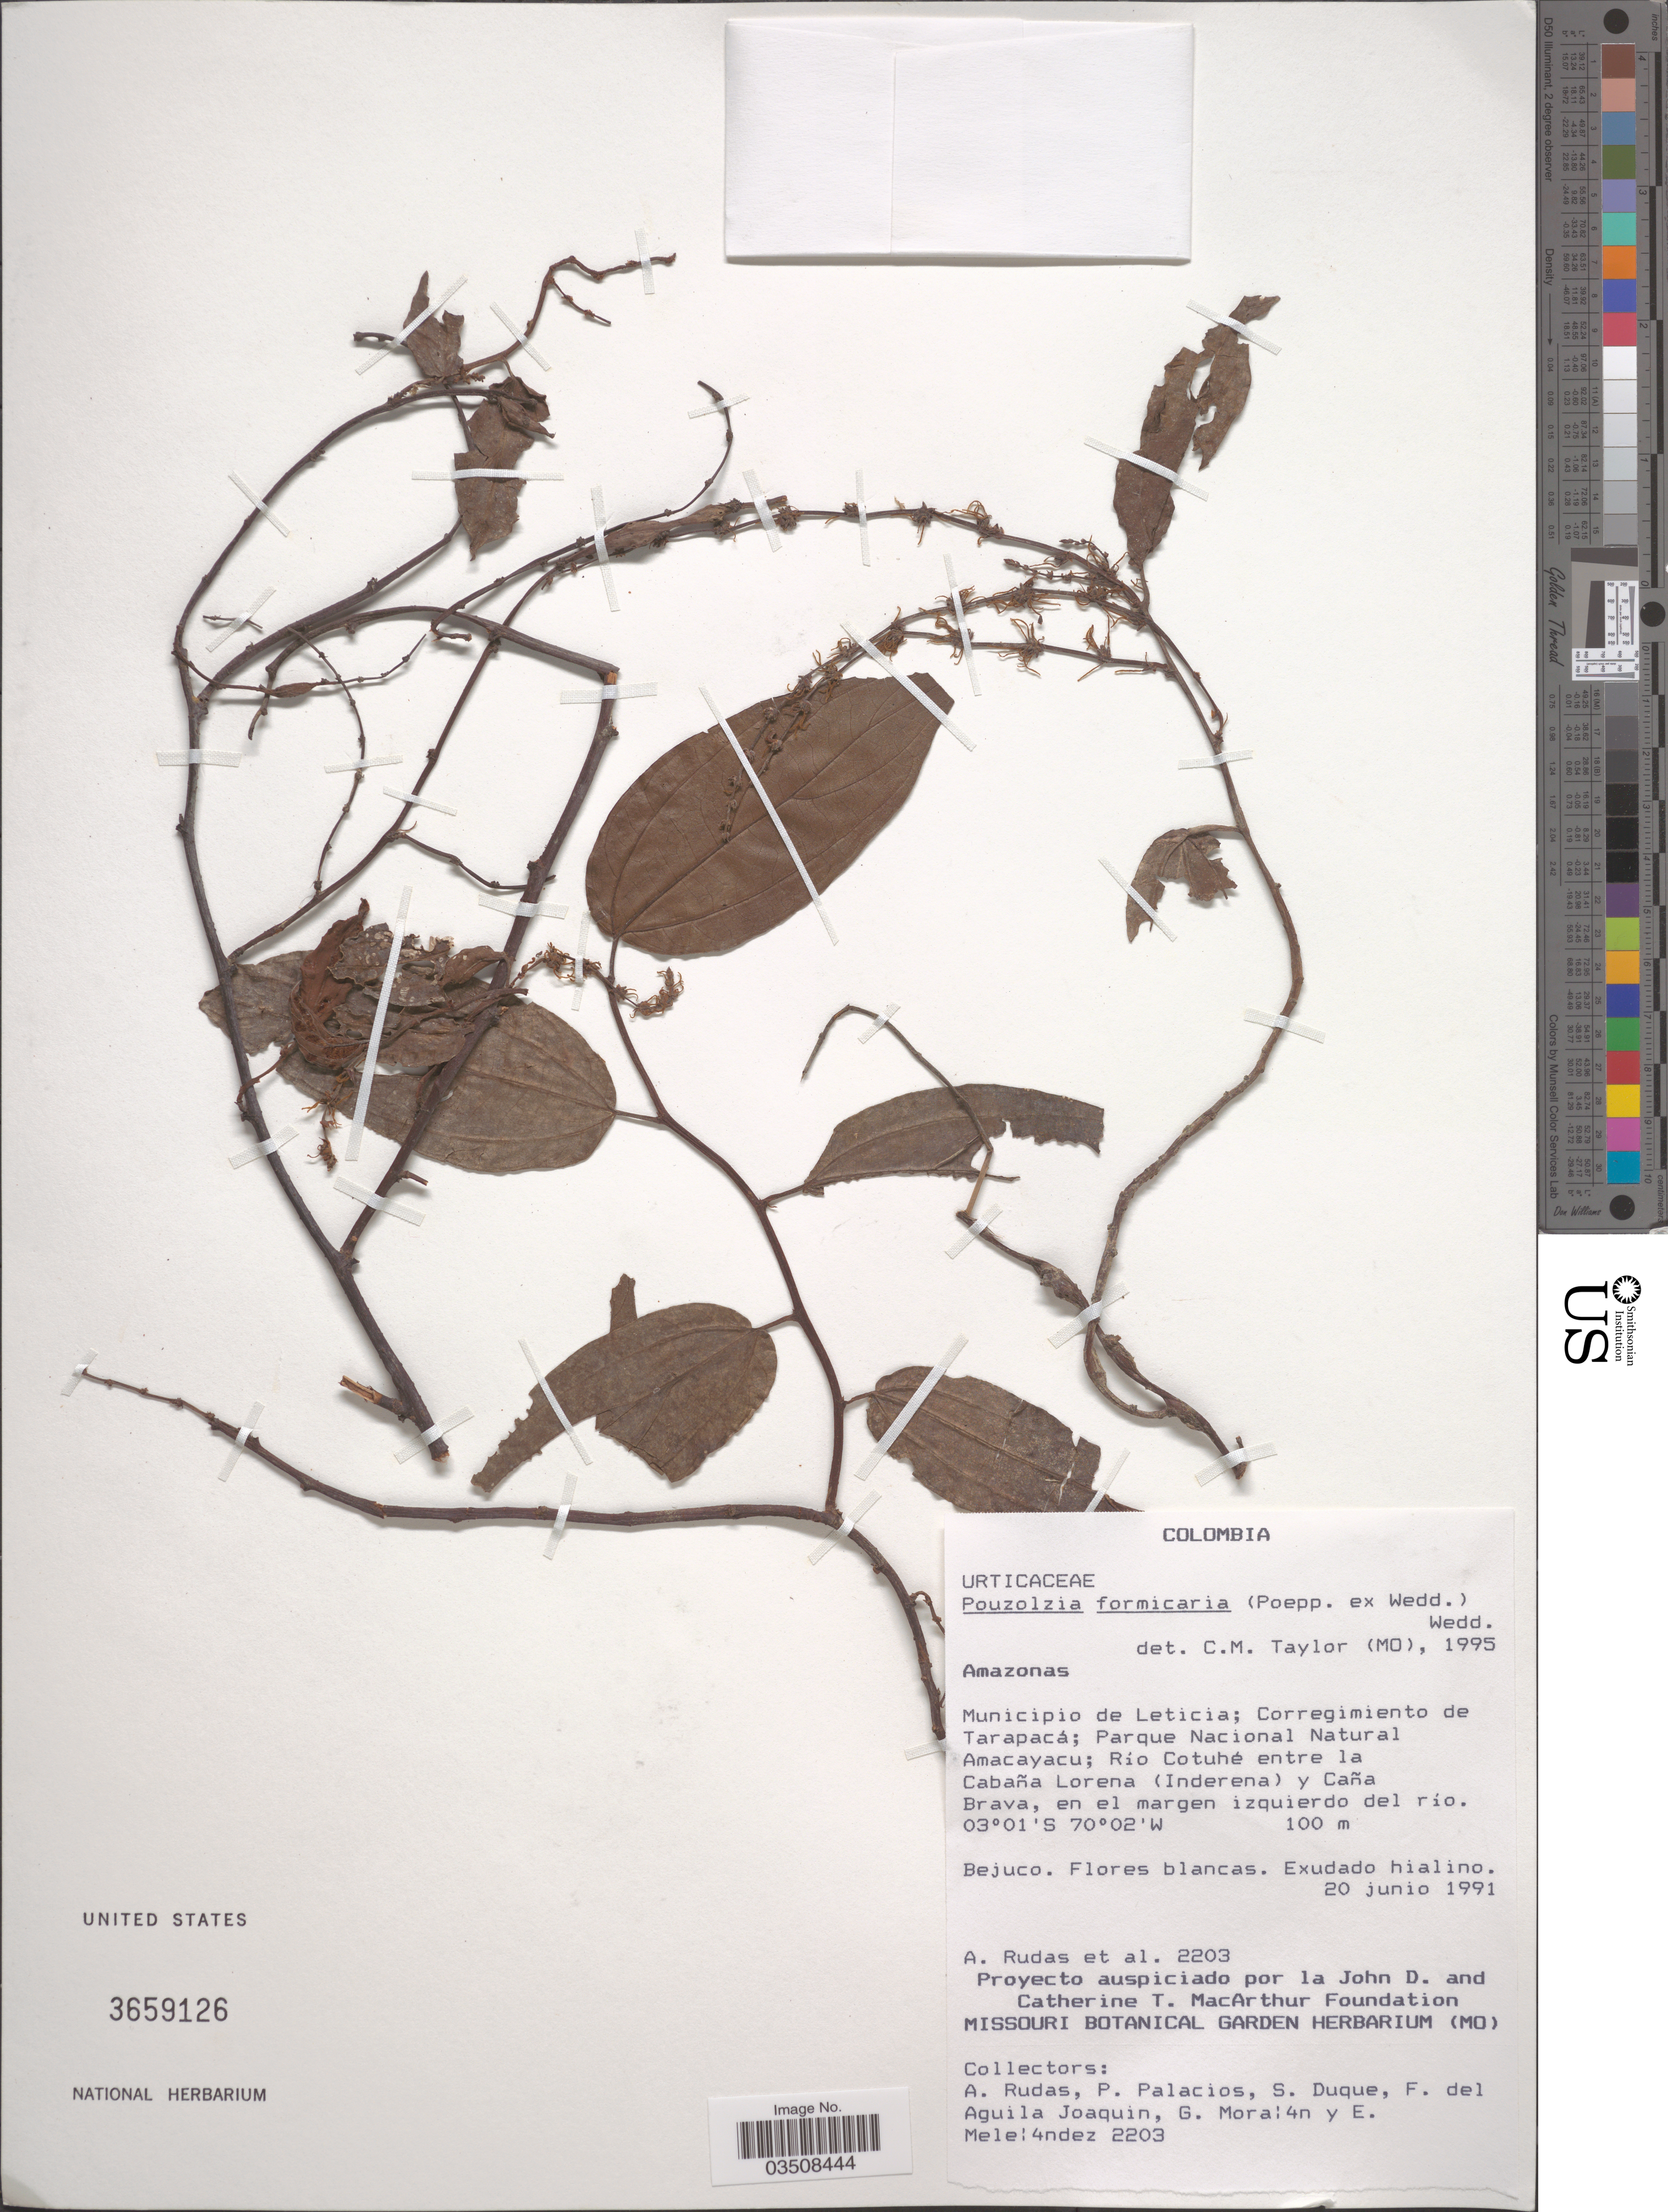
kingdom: Plantae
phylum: Tracheophyta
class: Magnoliopsida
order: Rosales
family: Urticaceae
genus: Pouzolzia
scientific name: Pouzolzia formicaria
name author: (Poepp. ex Wedd.) Wedd.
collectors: A. Rudas, P. Palacios, S. Duque, F. de Aguila Joaquin & et al.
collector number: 2203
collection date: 1991-06-20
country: Colombia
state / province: Amazônas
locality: Municipio de Leticia; Corregimiento de Tarapacá; Parque Nacional Natural Amacayacu; Río Cotuhé entre la Cabaña Lorena (Inderena) y Caña. Brava, en el margen izquierdo del río.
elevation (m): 100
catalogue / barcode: US 3659126